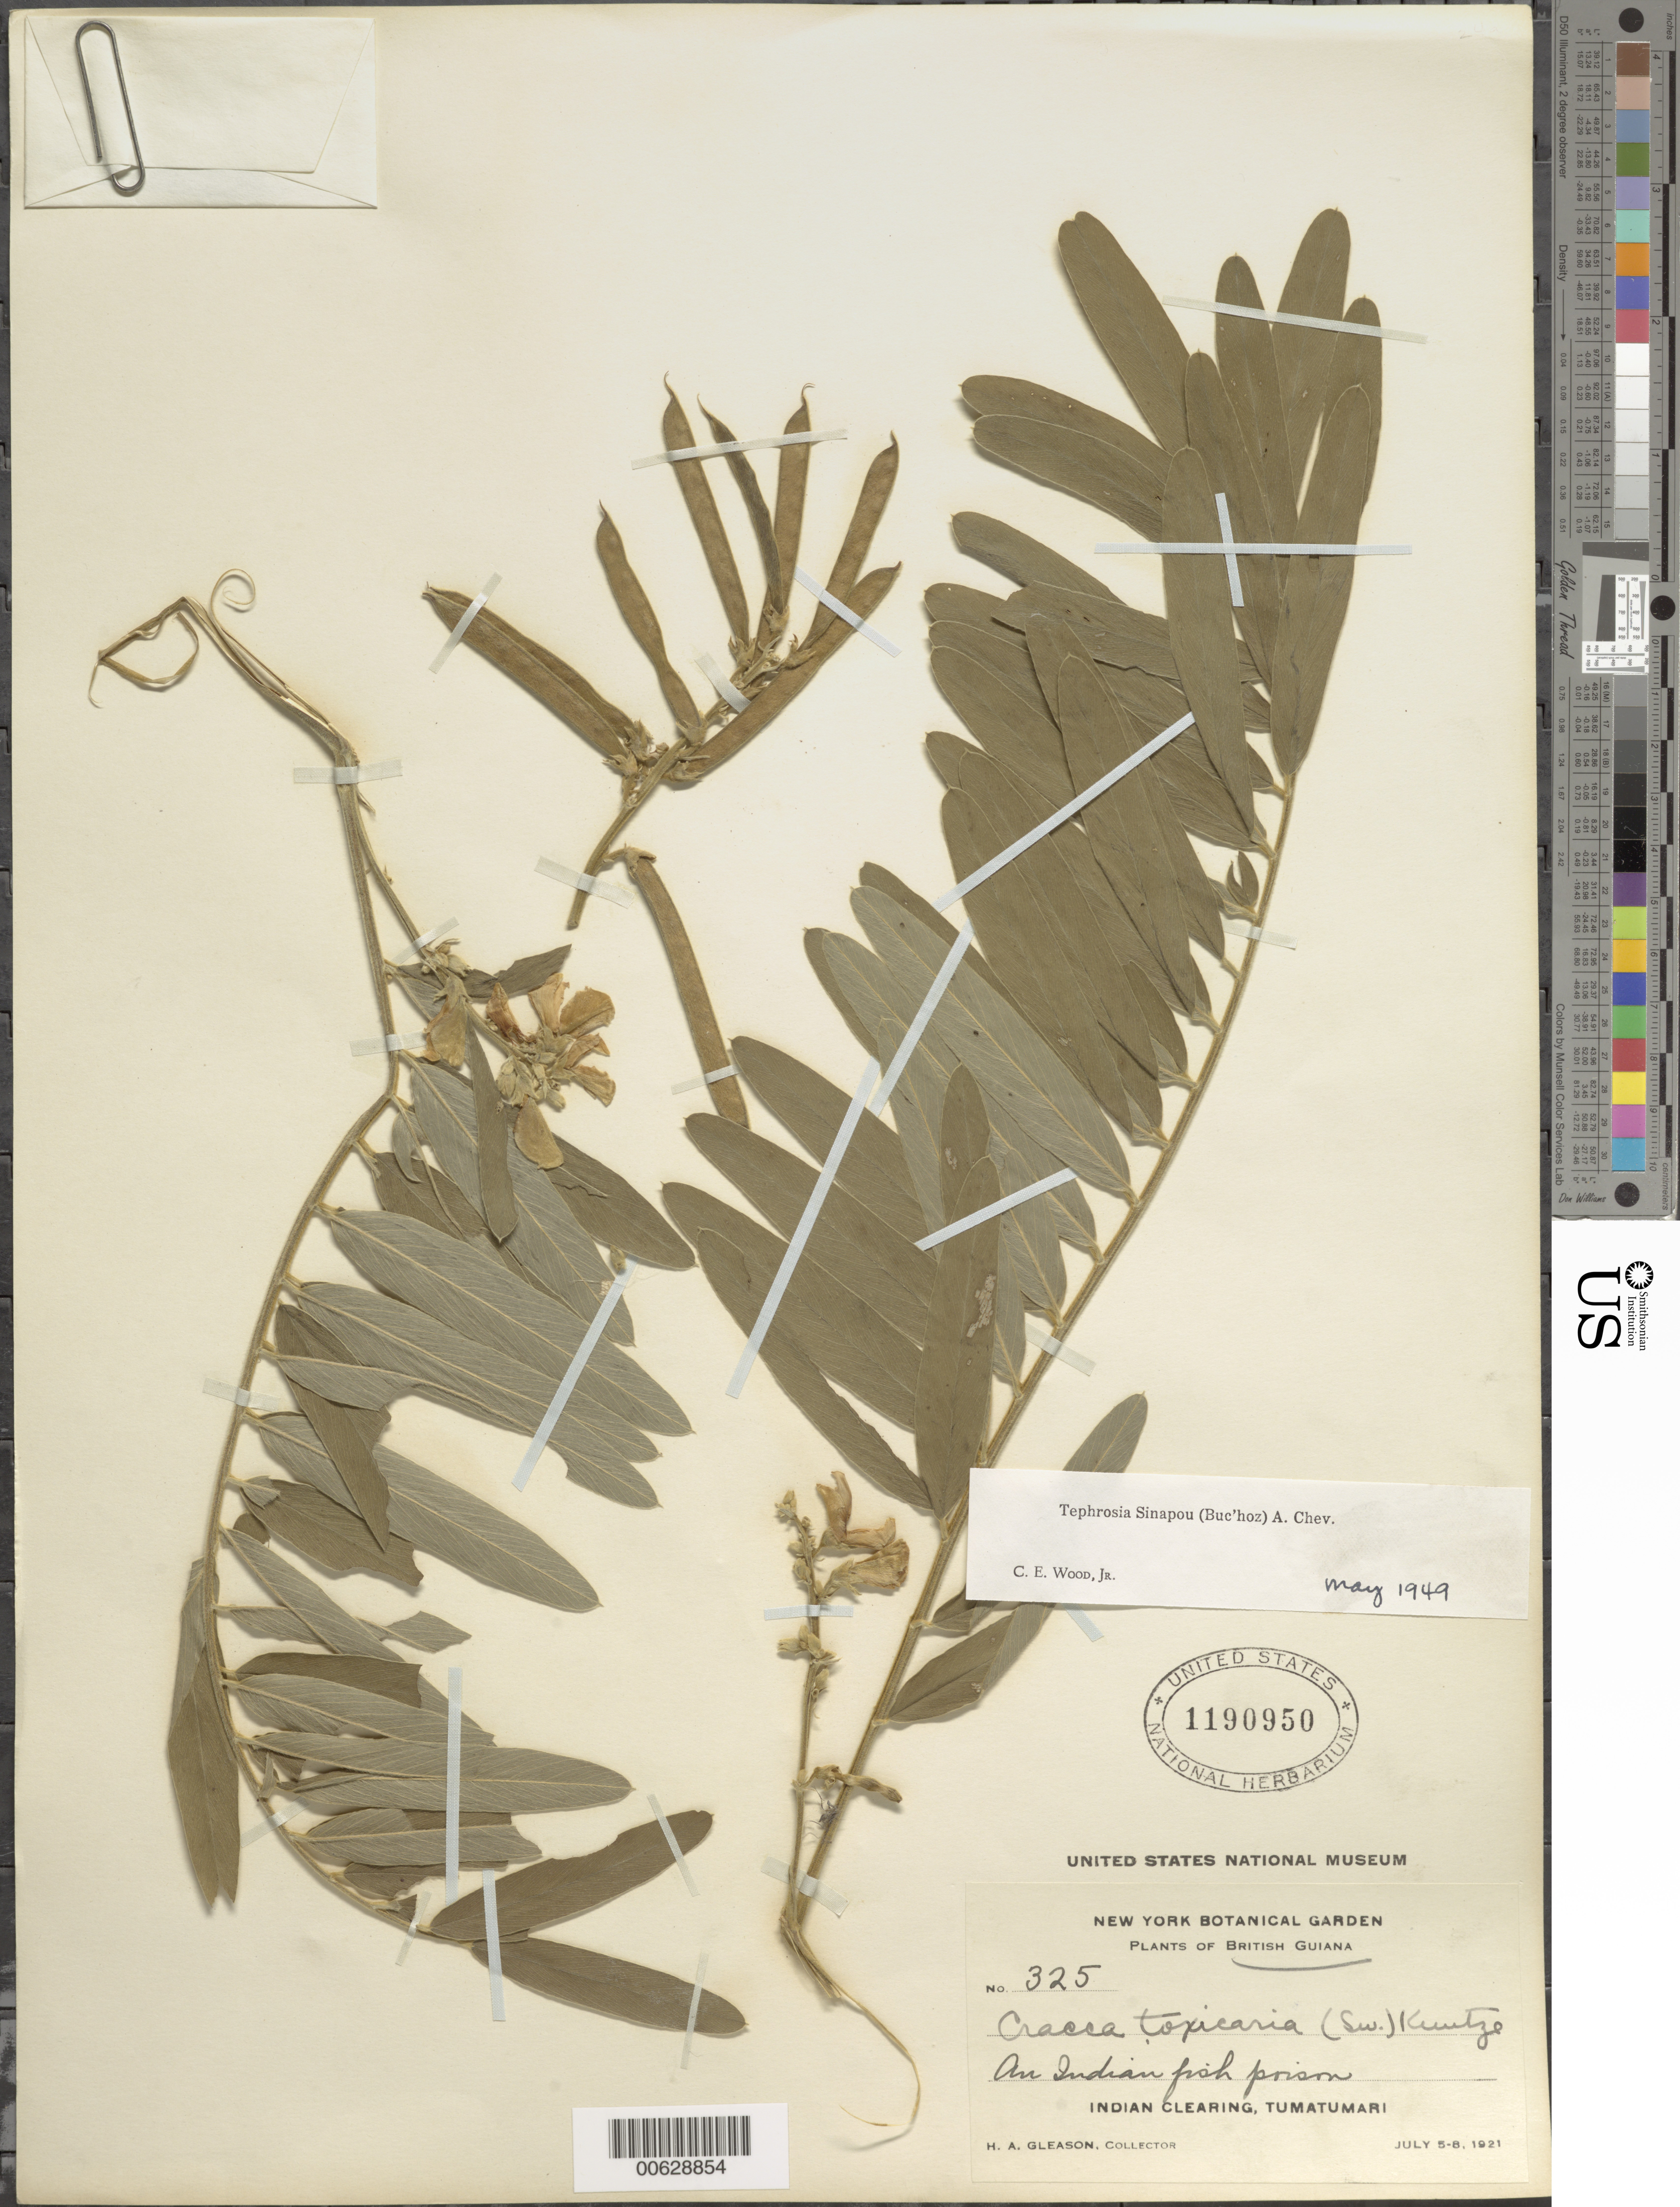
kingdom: Plantae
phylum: Tracheophyta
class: Magnoliopsida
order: Fabales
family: Fabaceae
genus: Tephrosia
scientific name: Tephrosia sinapou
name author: (Buc'hoz) A. Chev.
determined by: Wood, C. E., Jr.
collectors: H. A. Gleason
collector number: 325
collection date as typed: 5-Jul-21 to 8-Jul-21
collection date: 1921-07-05/1921-07-08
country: Guyana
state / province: Potaro-Siparuni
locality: Tumatumari Village, Potaro R.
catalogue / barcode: US 1190950